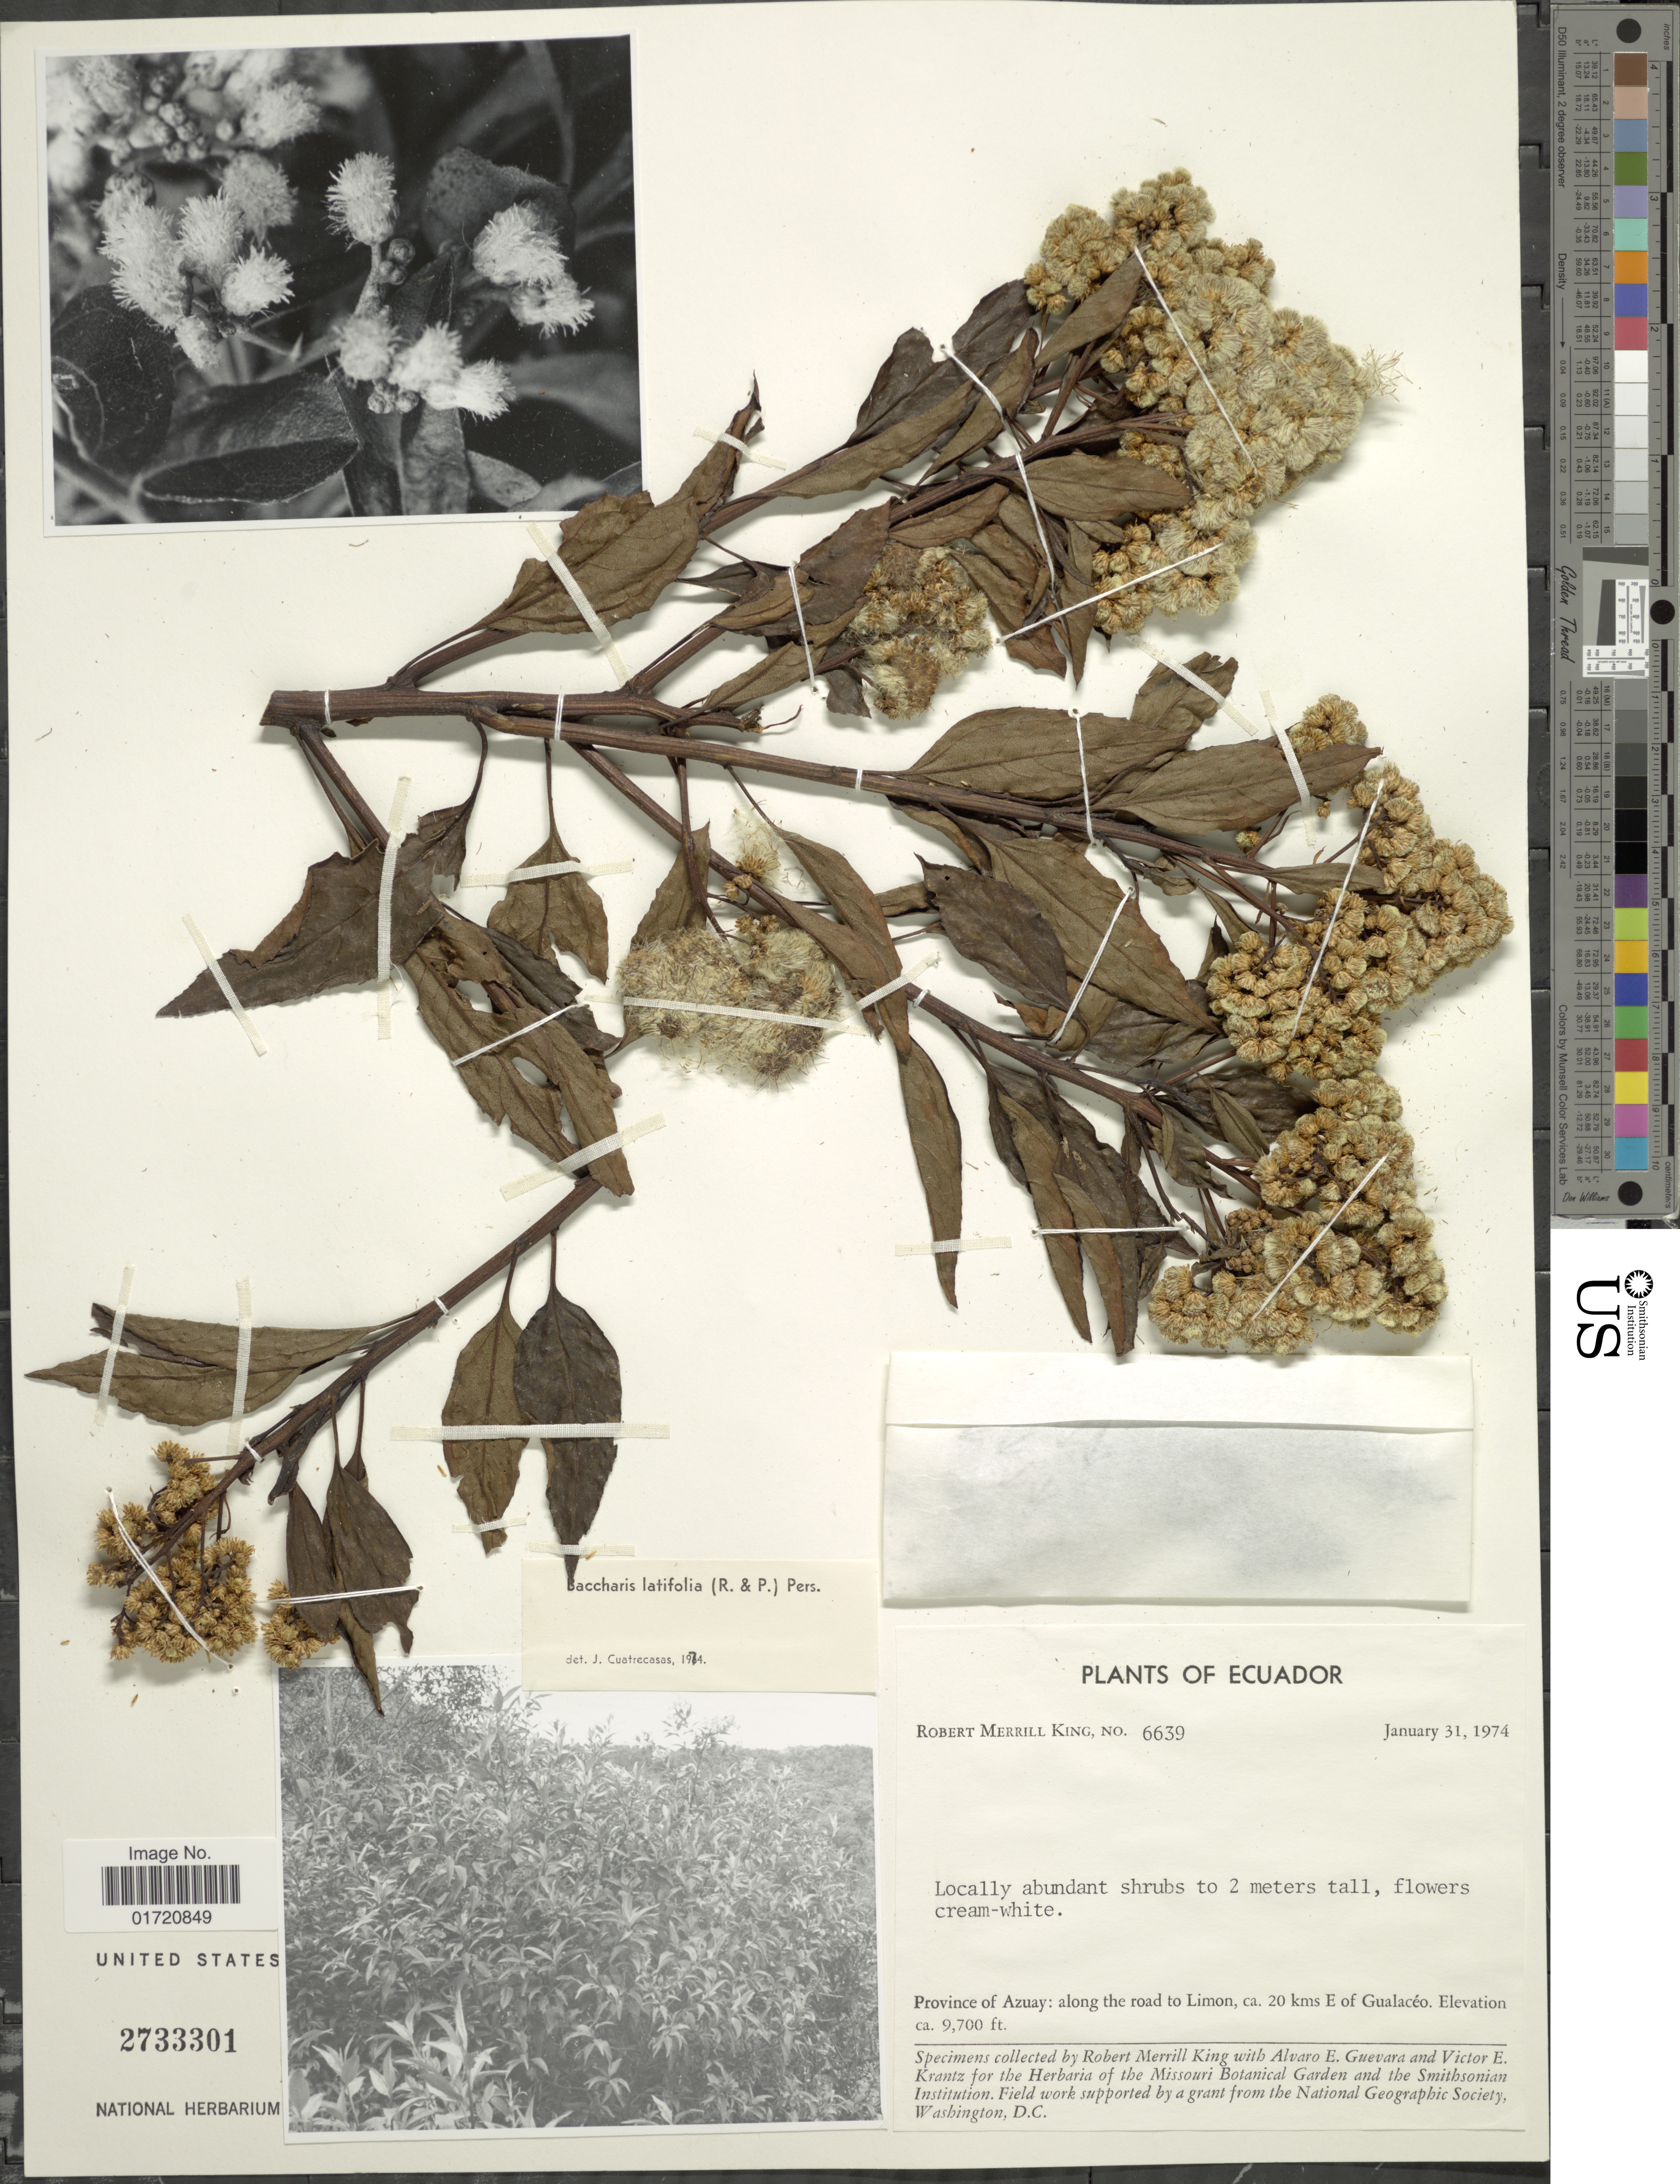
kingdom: Plantae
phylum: Tracheophyta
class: Magnoliopsida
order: Asterales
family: Asteraceae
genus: Baccharis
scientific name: Baccharis latifolia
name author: (Ruiz & Pav.) Pers.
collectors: R. M. King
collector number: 6639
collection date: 1974-01-31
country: Ecuador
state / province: Azuay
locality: Along the road to Limon, ca 20 kms E of Gualaco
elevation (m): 2957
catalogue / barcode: US 2733301